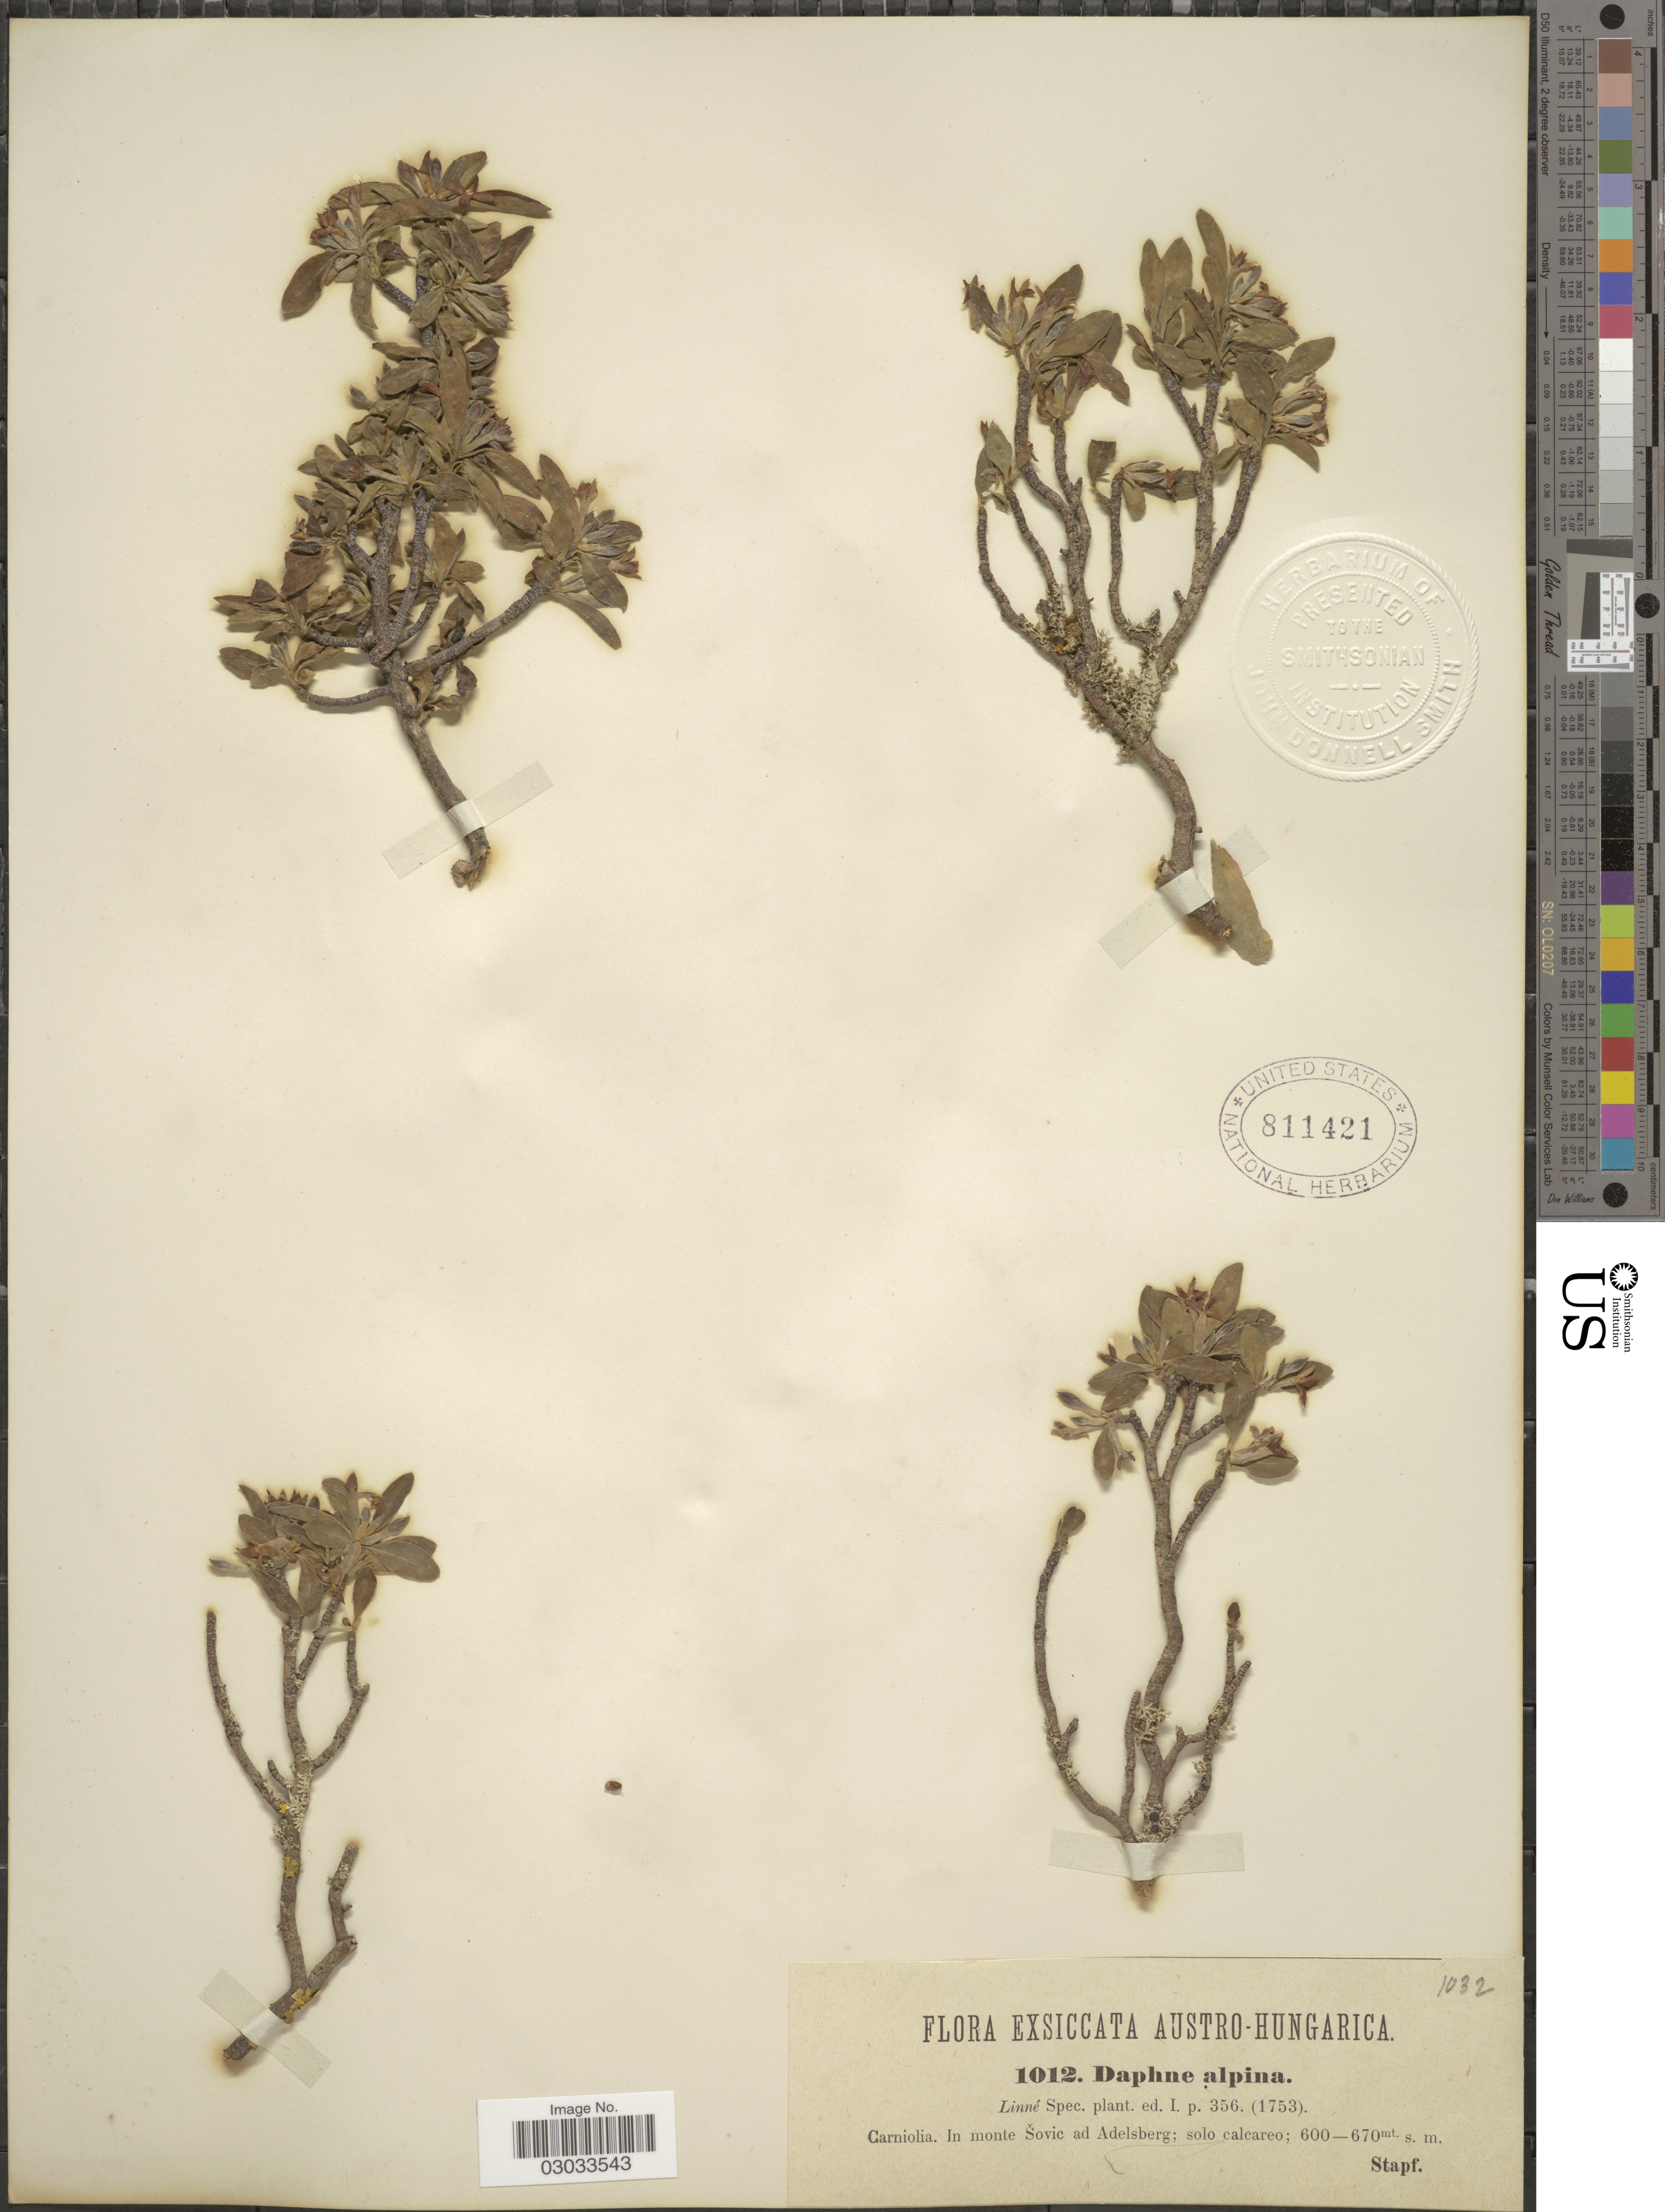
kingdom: Plantae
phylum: Tracheophyta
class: Magnoliopsida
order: Malvales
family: Thymelaeaceae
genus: Daphne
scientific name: Daphne alpina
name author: L.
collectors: Stapf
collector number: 1012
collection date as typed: Transcribed d/m/y: //1753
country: Slovenia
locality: Austro-Hungarica. Carniolia. In monte Sovic ad Adelsberg; solo calcareo.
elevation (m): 600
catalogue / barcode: US 811421